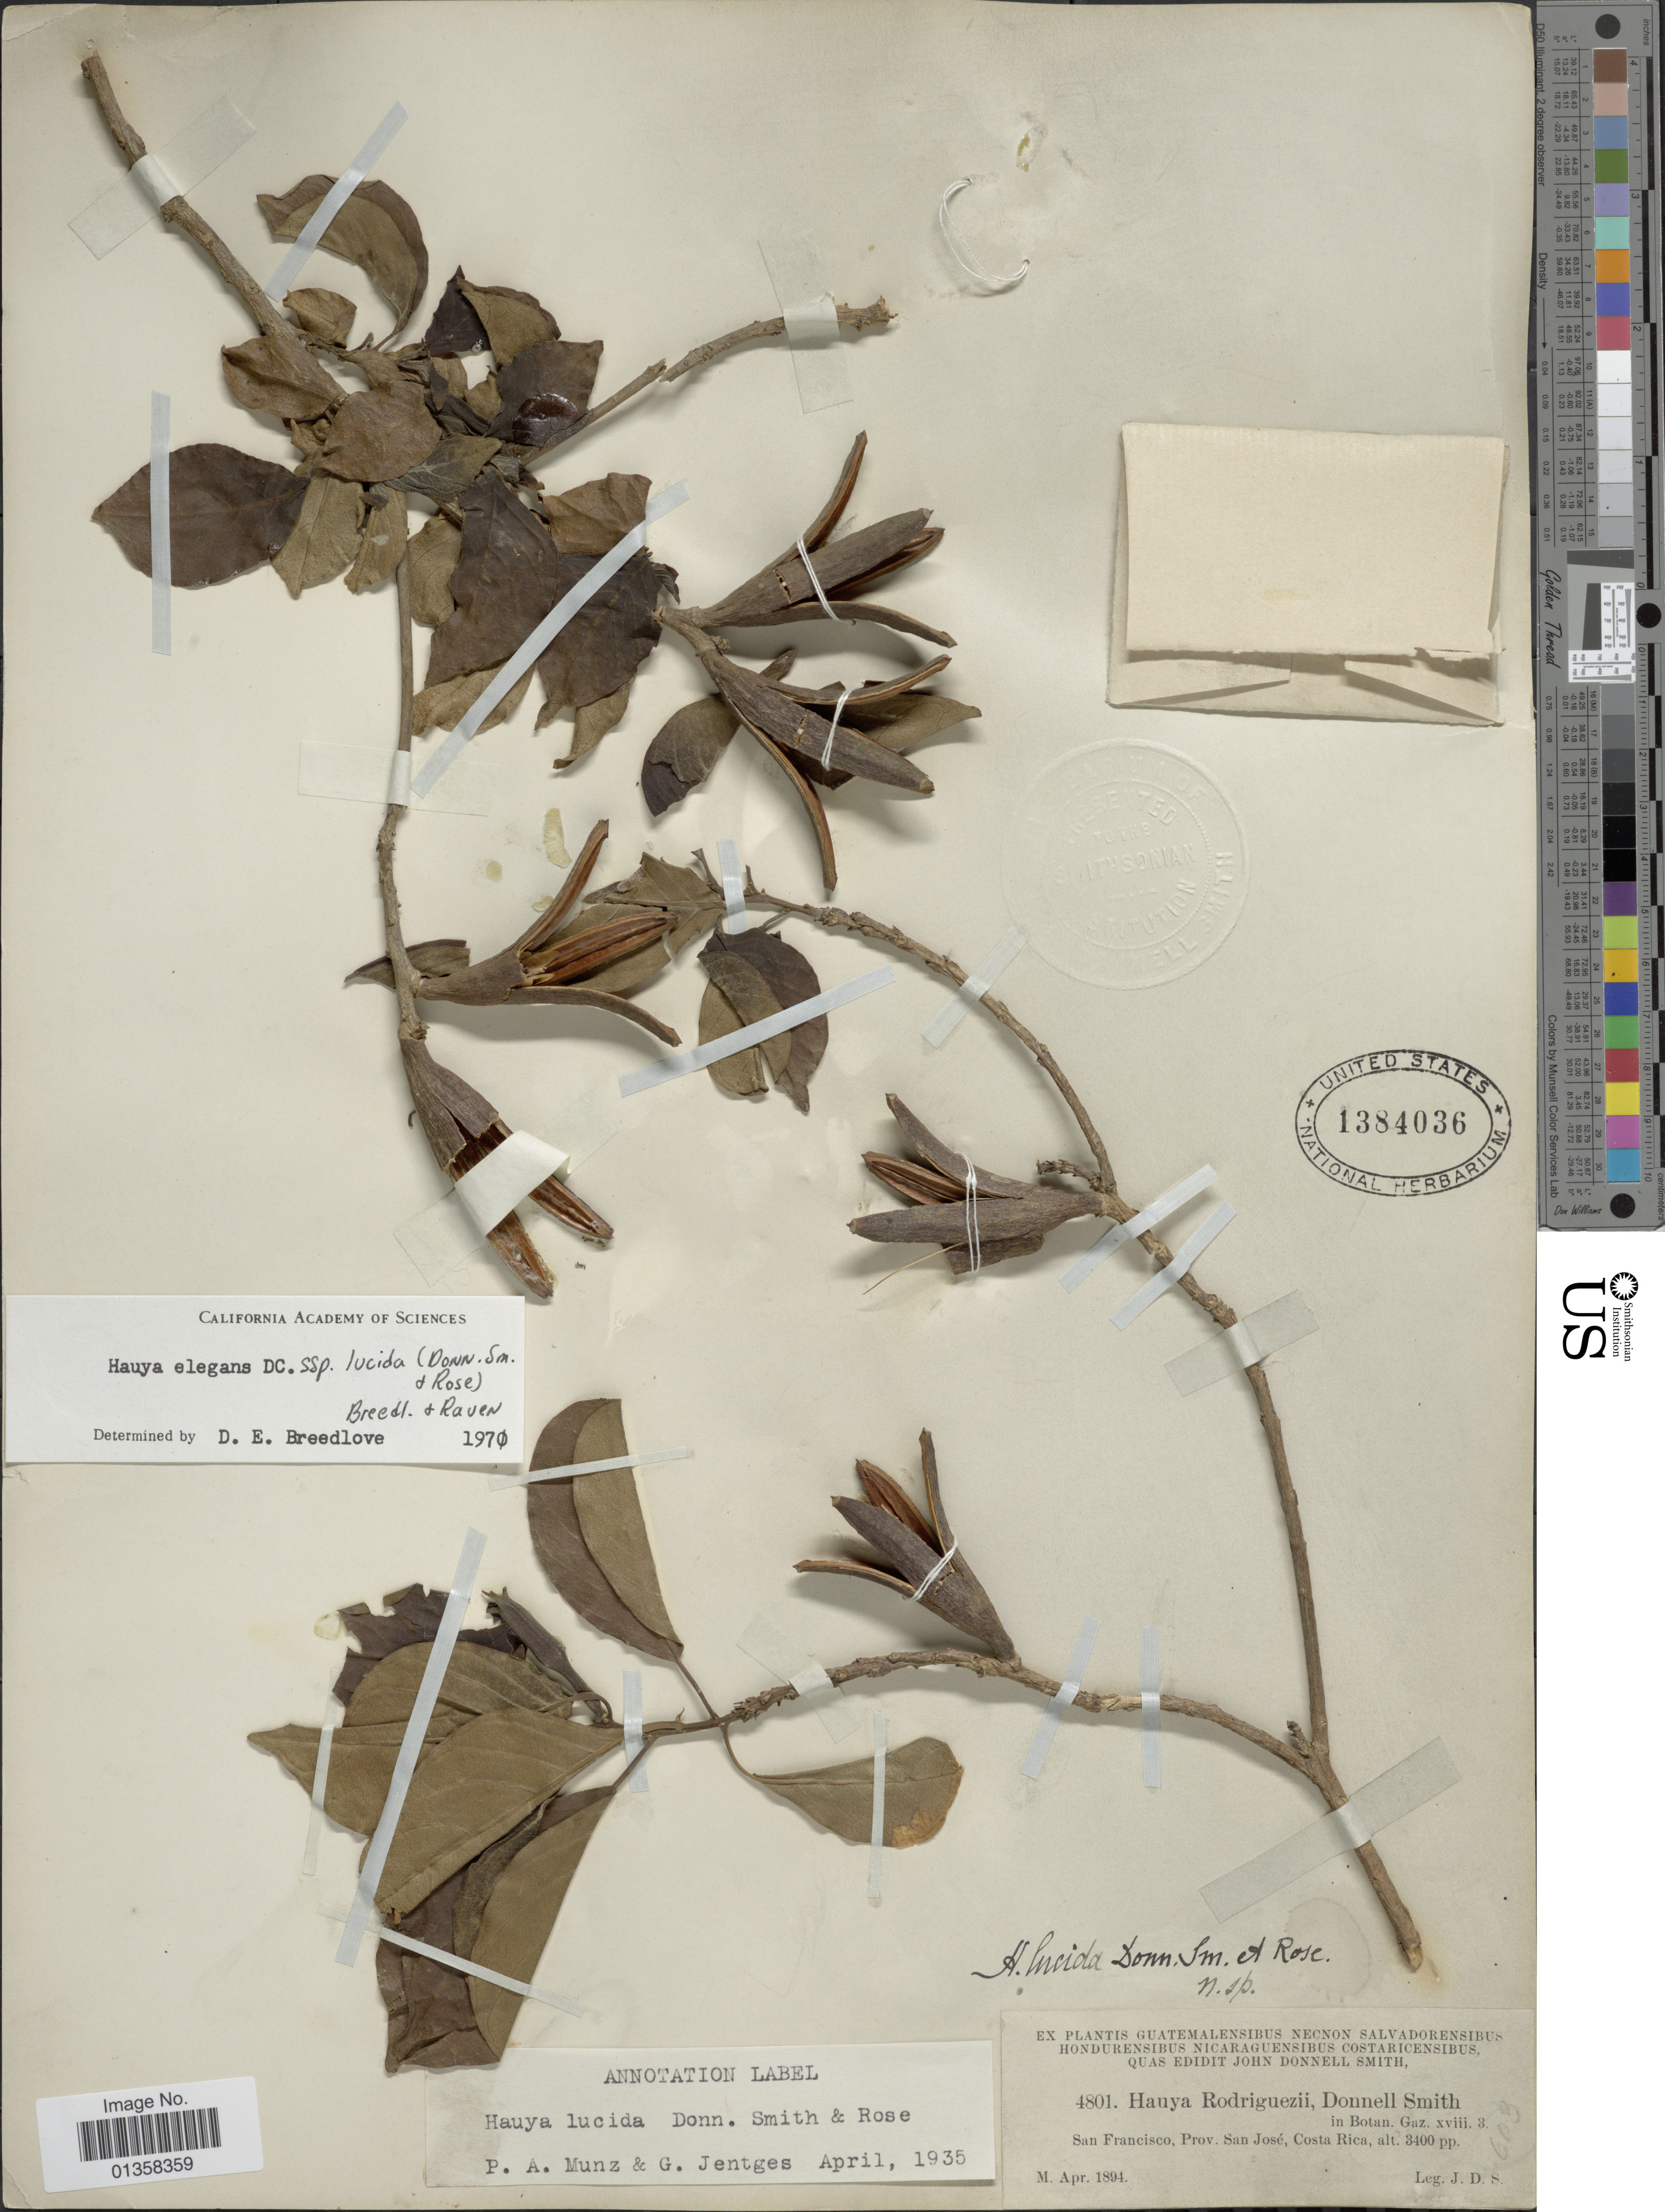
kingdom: Plantae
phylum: Tracheophyta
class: Magnoliopsida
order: Myrtales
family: Onagraceae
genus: Hauya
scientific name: Hauya elegans subsp. lucida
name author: (Donn. Sm. & Rose) P.H. Raven & Breedlove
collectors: J. Donnell Smith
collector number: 4801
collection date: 1894-04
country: Costa Rica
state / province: San José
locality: San Francisco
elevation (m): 3400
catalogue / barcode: US 1384036